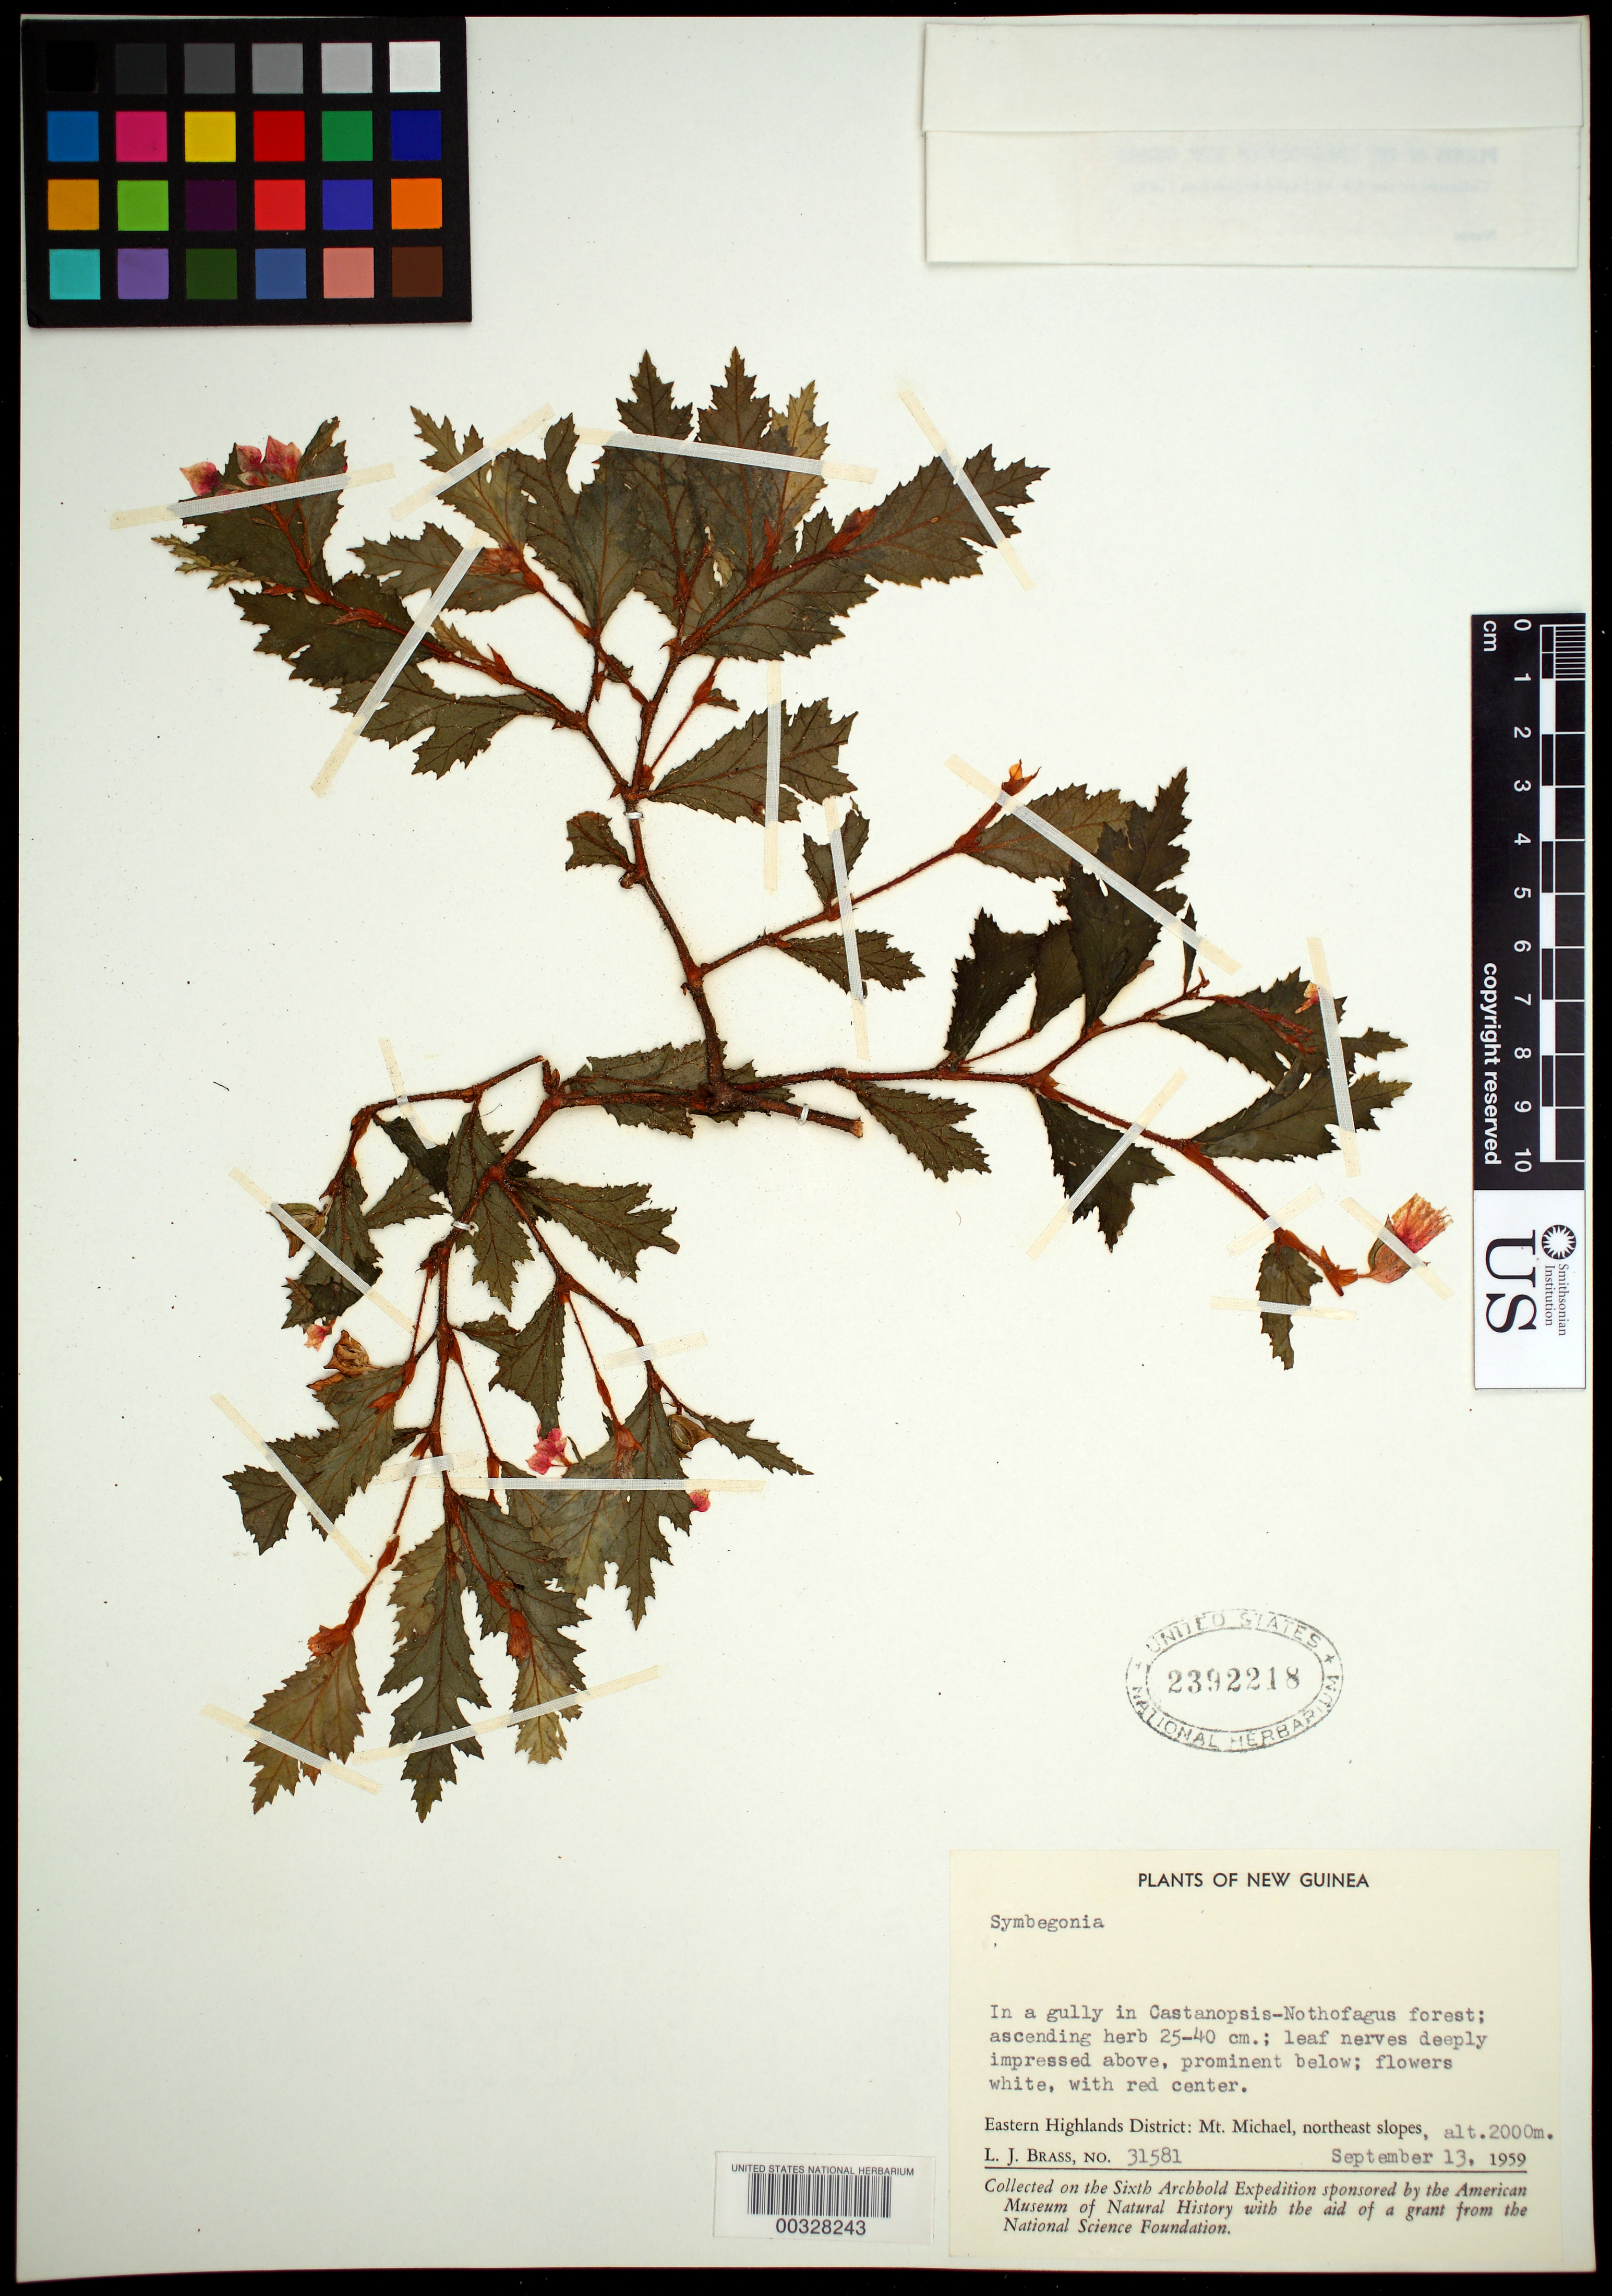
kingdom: Plantae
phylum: Tracheophyta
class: Magnoliopsida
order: Cucurbitales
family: Begoniaceae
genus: Begonia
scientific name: Begonia sp.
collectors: L. J. Brass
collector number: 31581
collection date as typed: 13 Sep 1959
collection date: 1959-09-13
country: Papua New Guinea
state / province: Eastern Highlands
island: New Guinea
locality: Mt. miqael, ne slopes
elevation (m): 200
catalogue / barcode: US 2392218